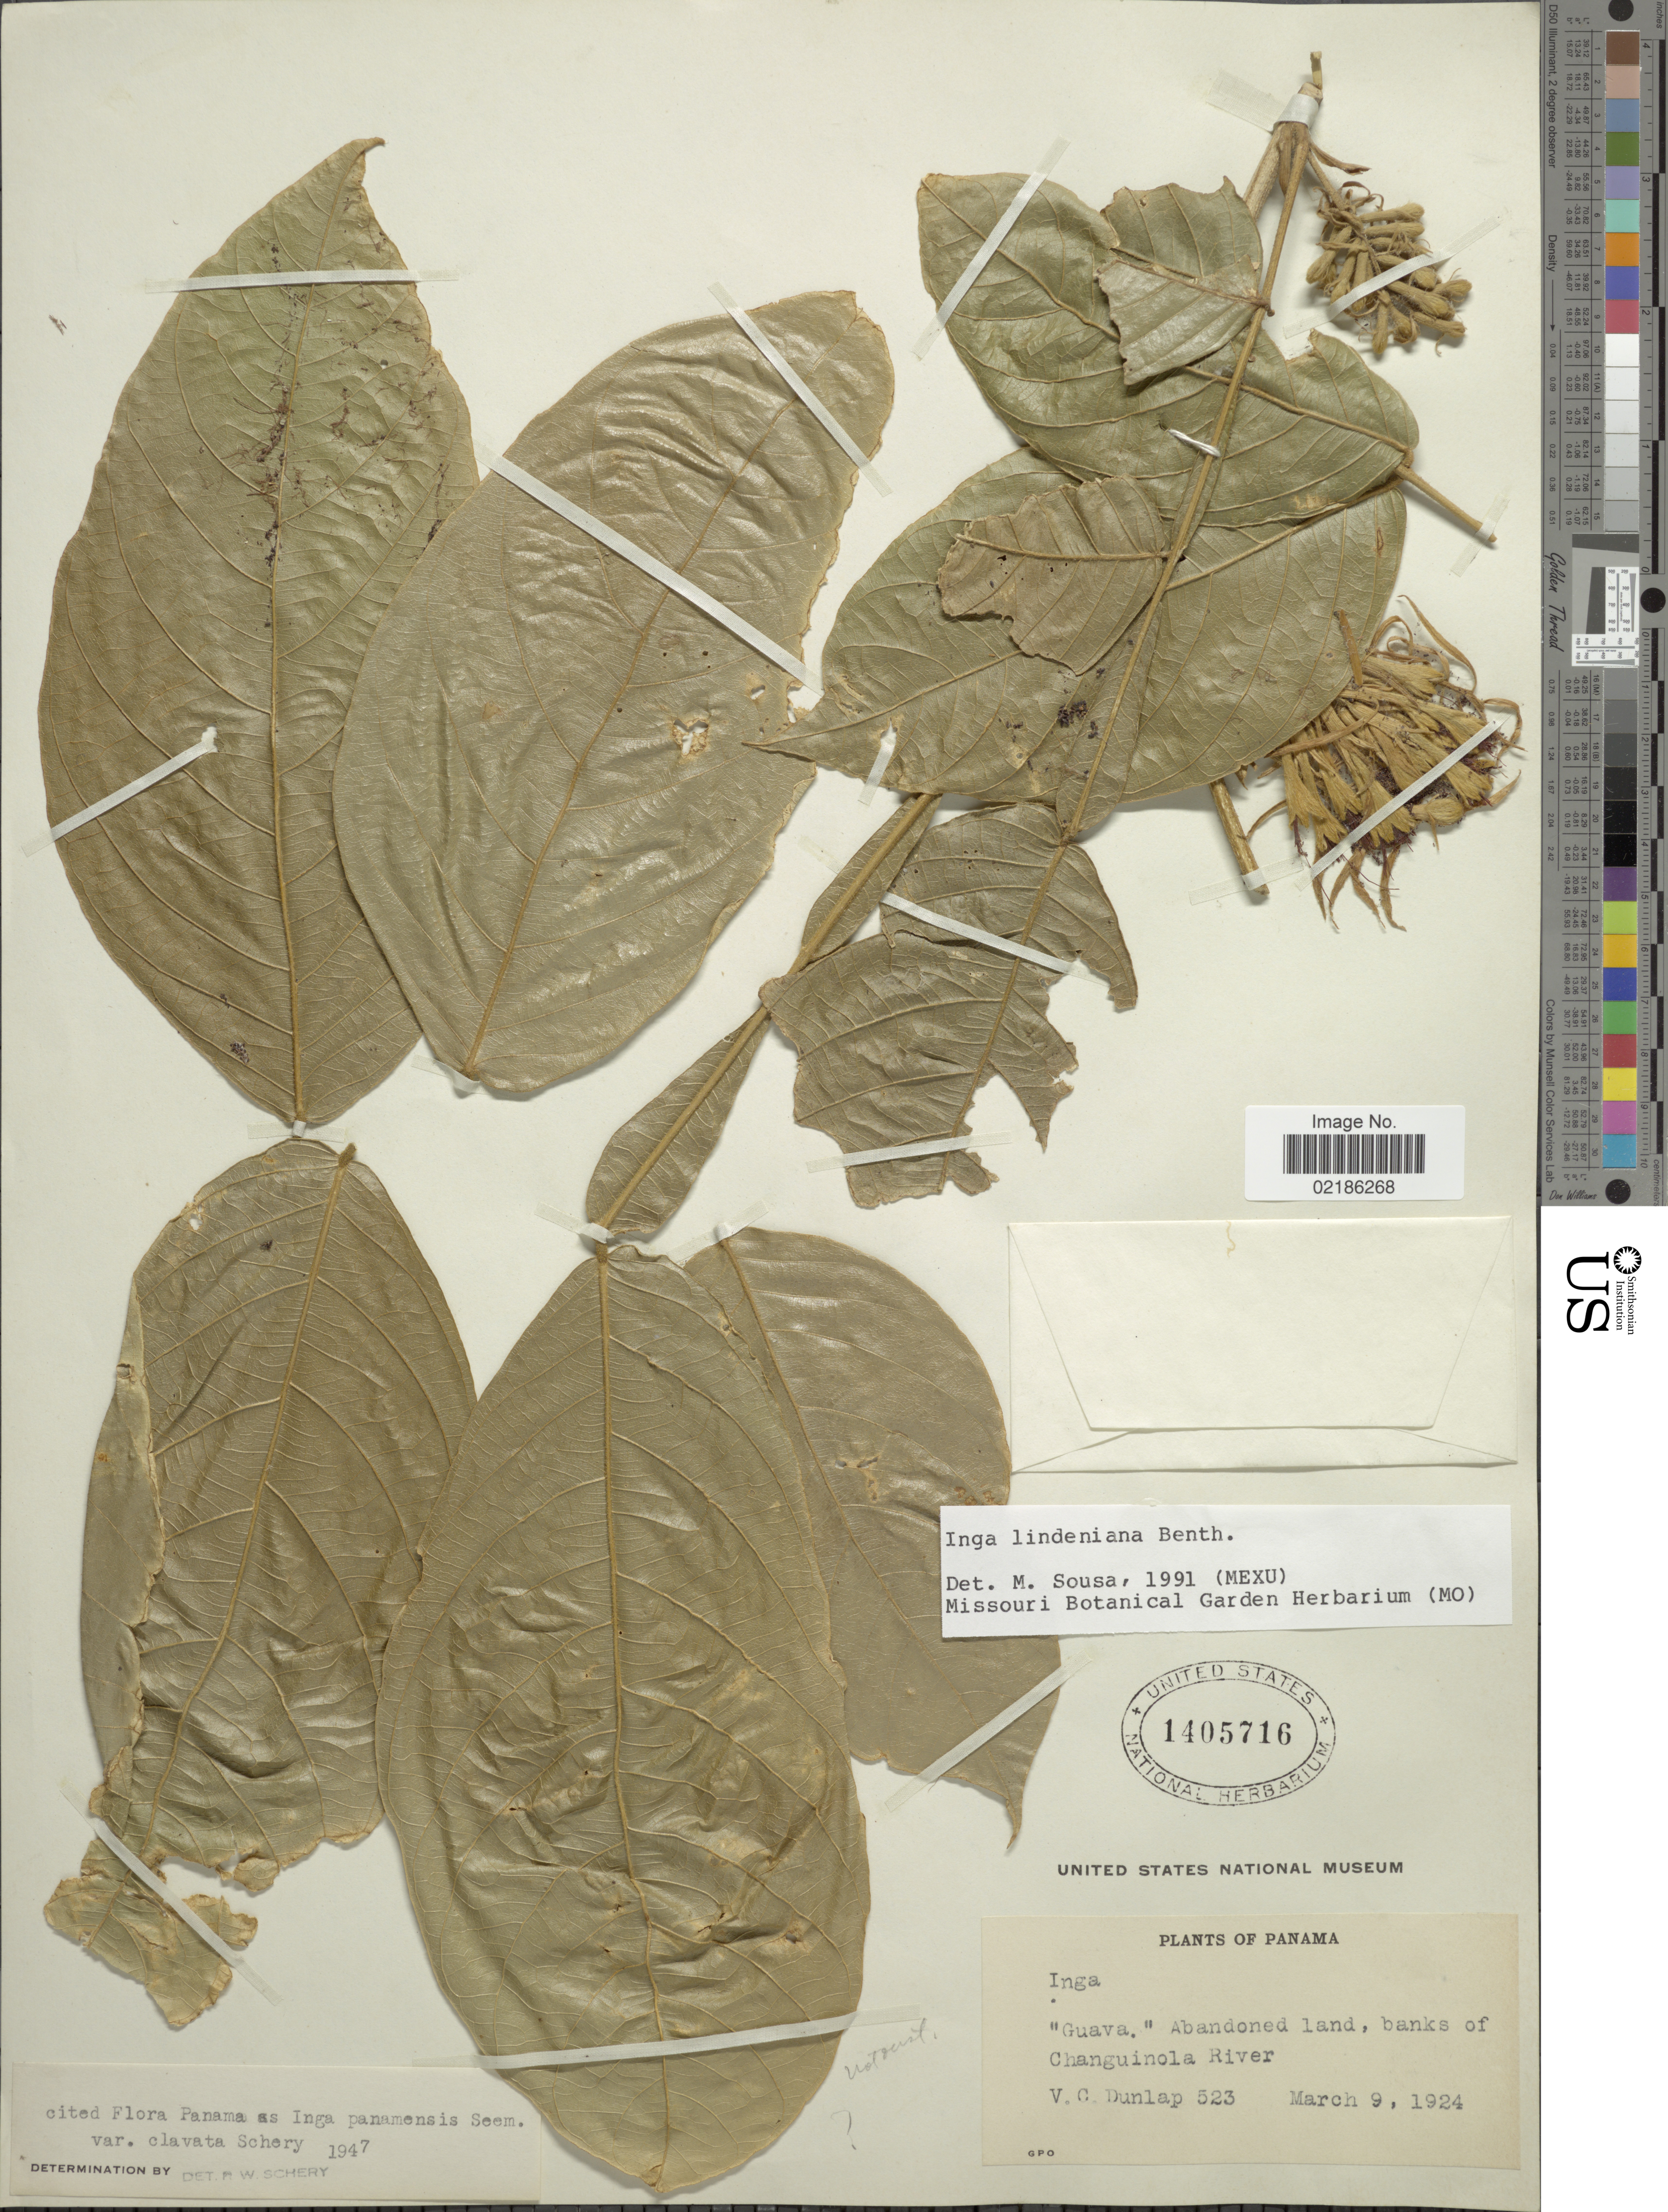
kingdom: Plantae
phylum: Tracheophyta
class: Magnoliopsida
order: Fabales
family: Fabaceae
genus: Inga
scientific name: Inga lindeniana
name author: Benth.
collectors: V. C. Dunlap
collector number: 523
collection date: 1924-03-09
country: Panama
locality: Changuinola River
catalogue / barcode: US 1405716